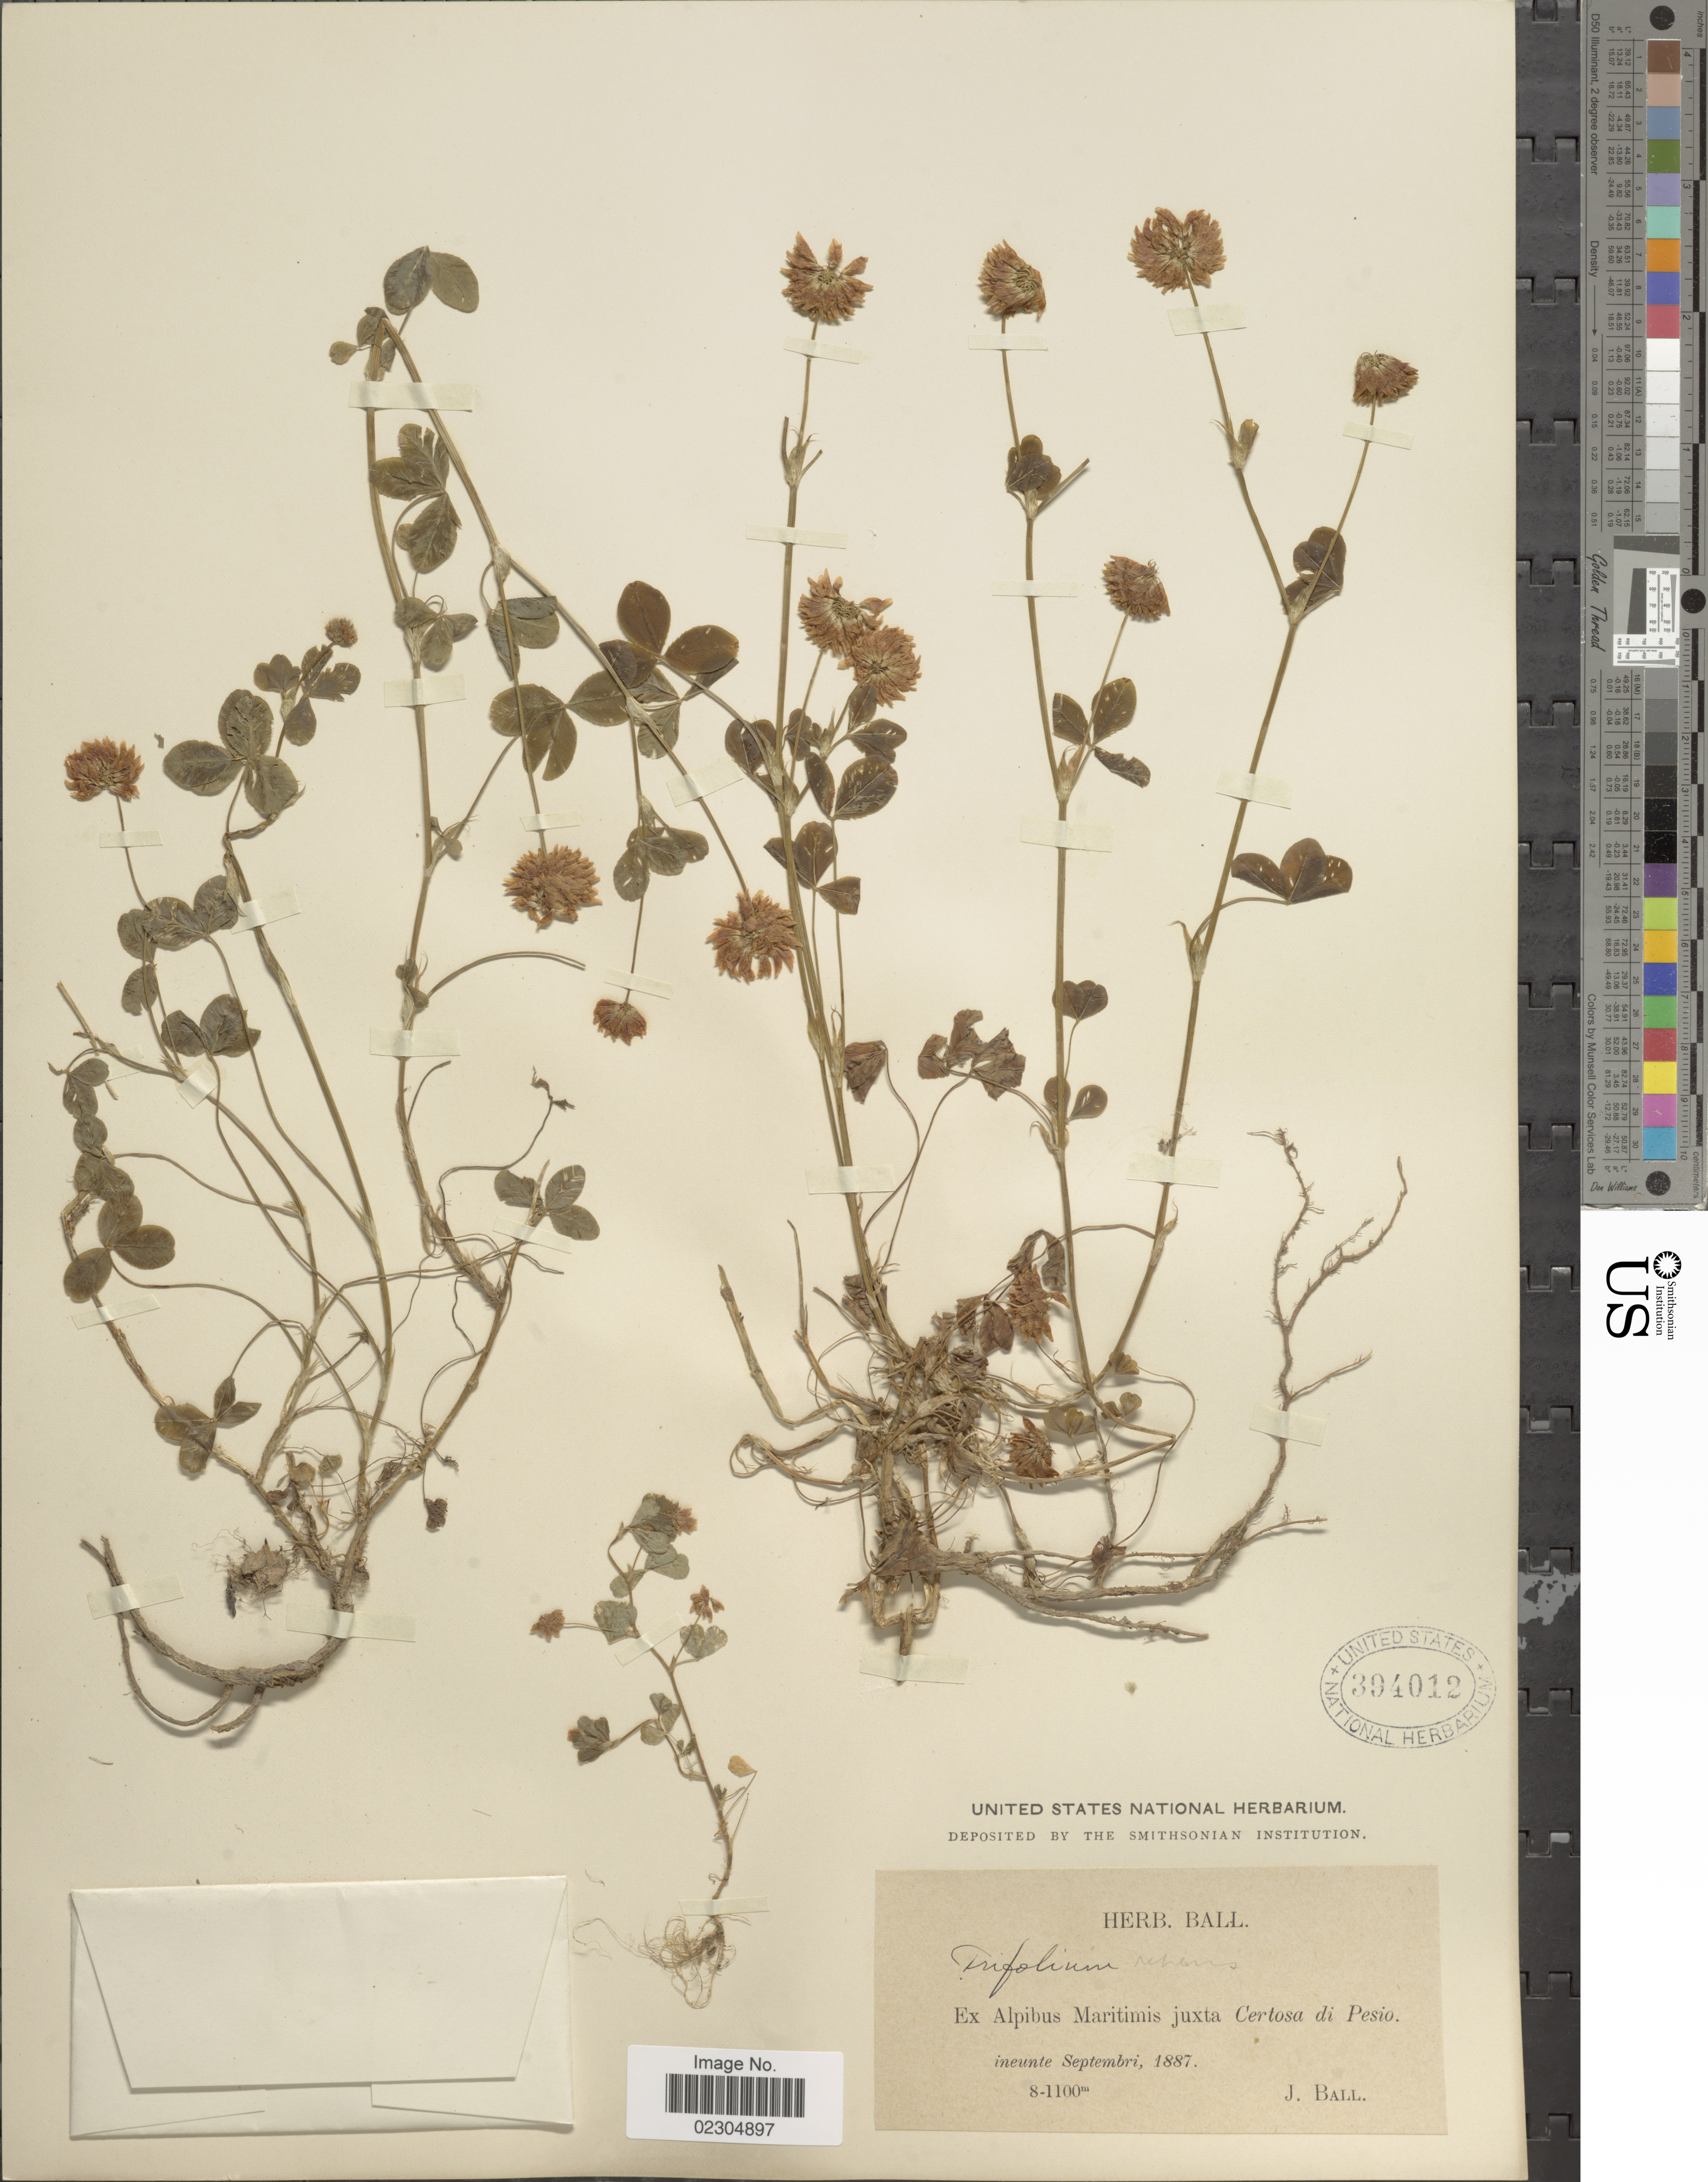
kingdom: Plantae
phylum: Tracheophyta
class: Magnoliopsida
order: Fabales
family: Fabaceae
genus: Trifolium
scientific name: Trifolium sp.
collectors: J. Ball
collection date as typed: ineunte Septembri 1887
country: Italy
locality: Ex alpibus Maritimis juxta Certosa di Pesio.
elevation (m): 800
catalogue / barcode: US 394012